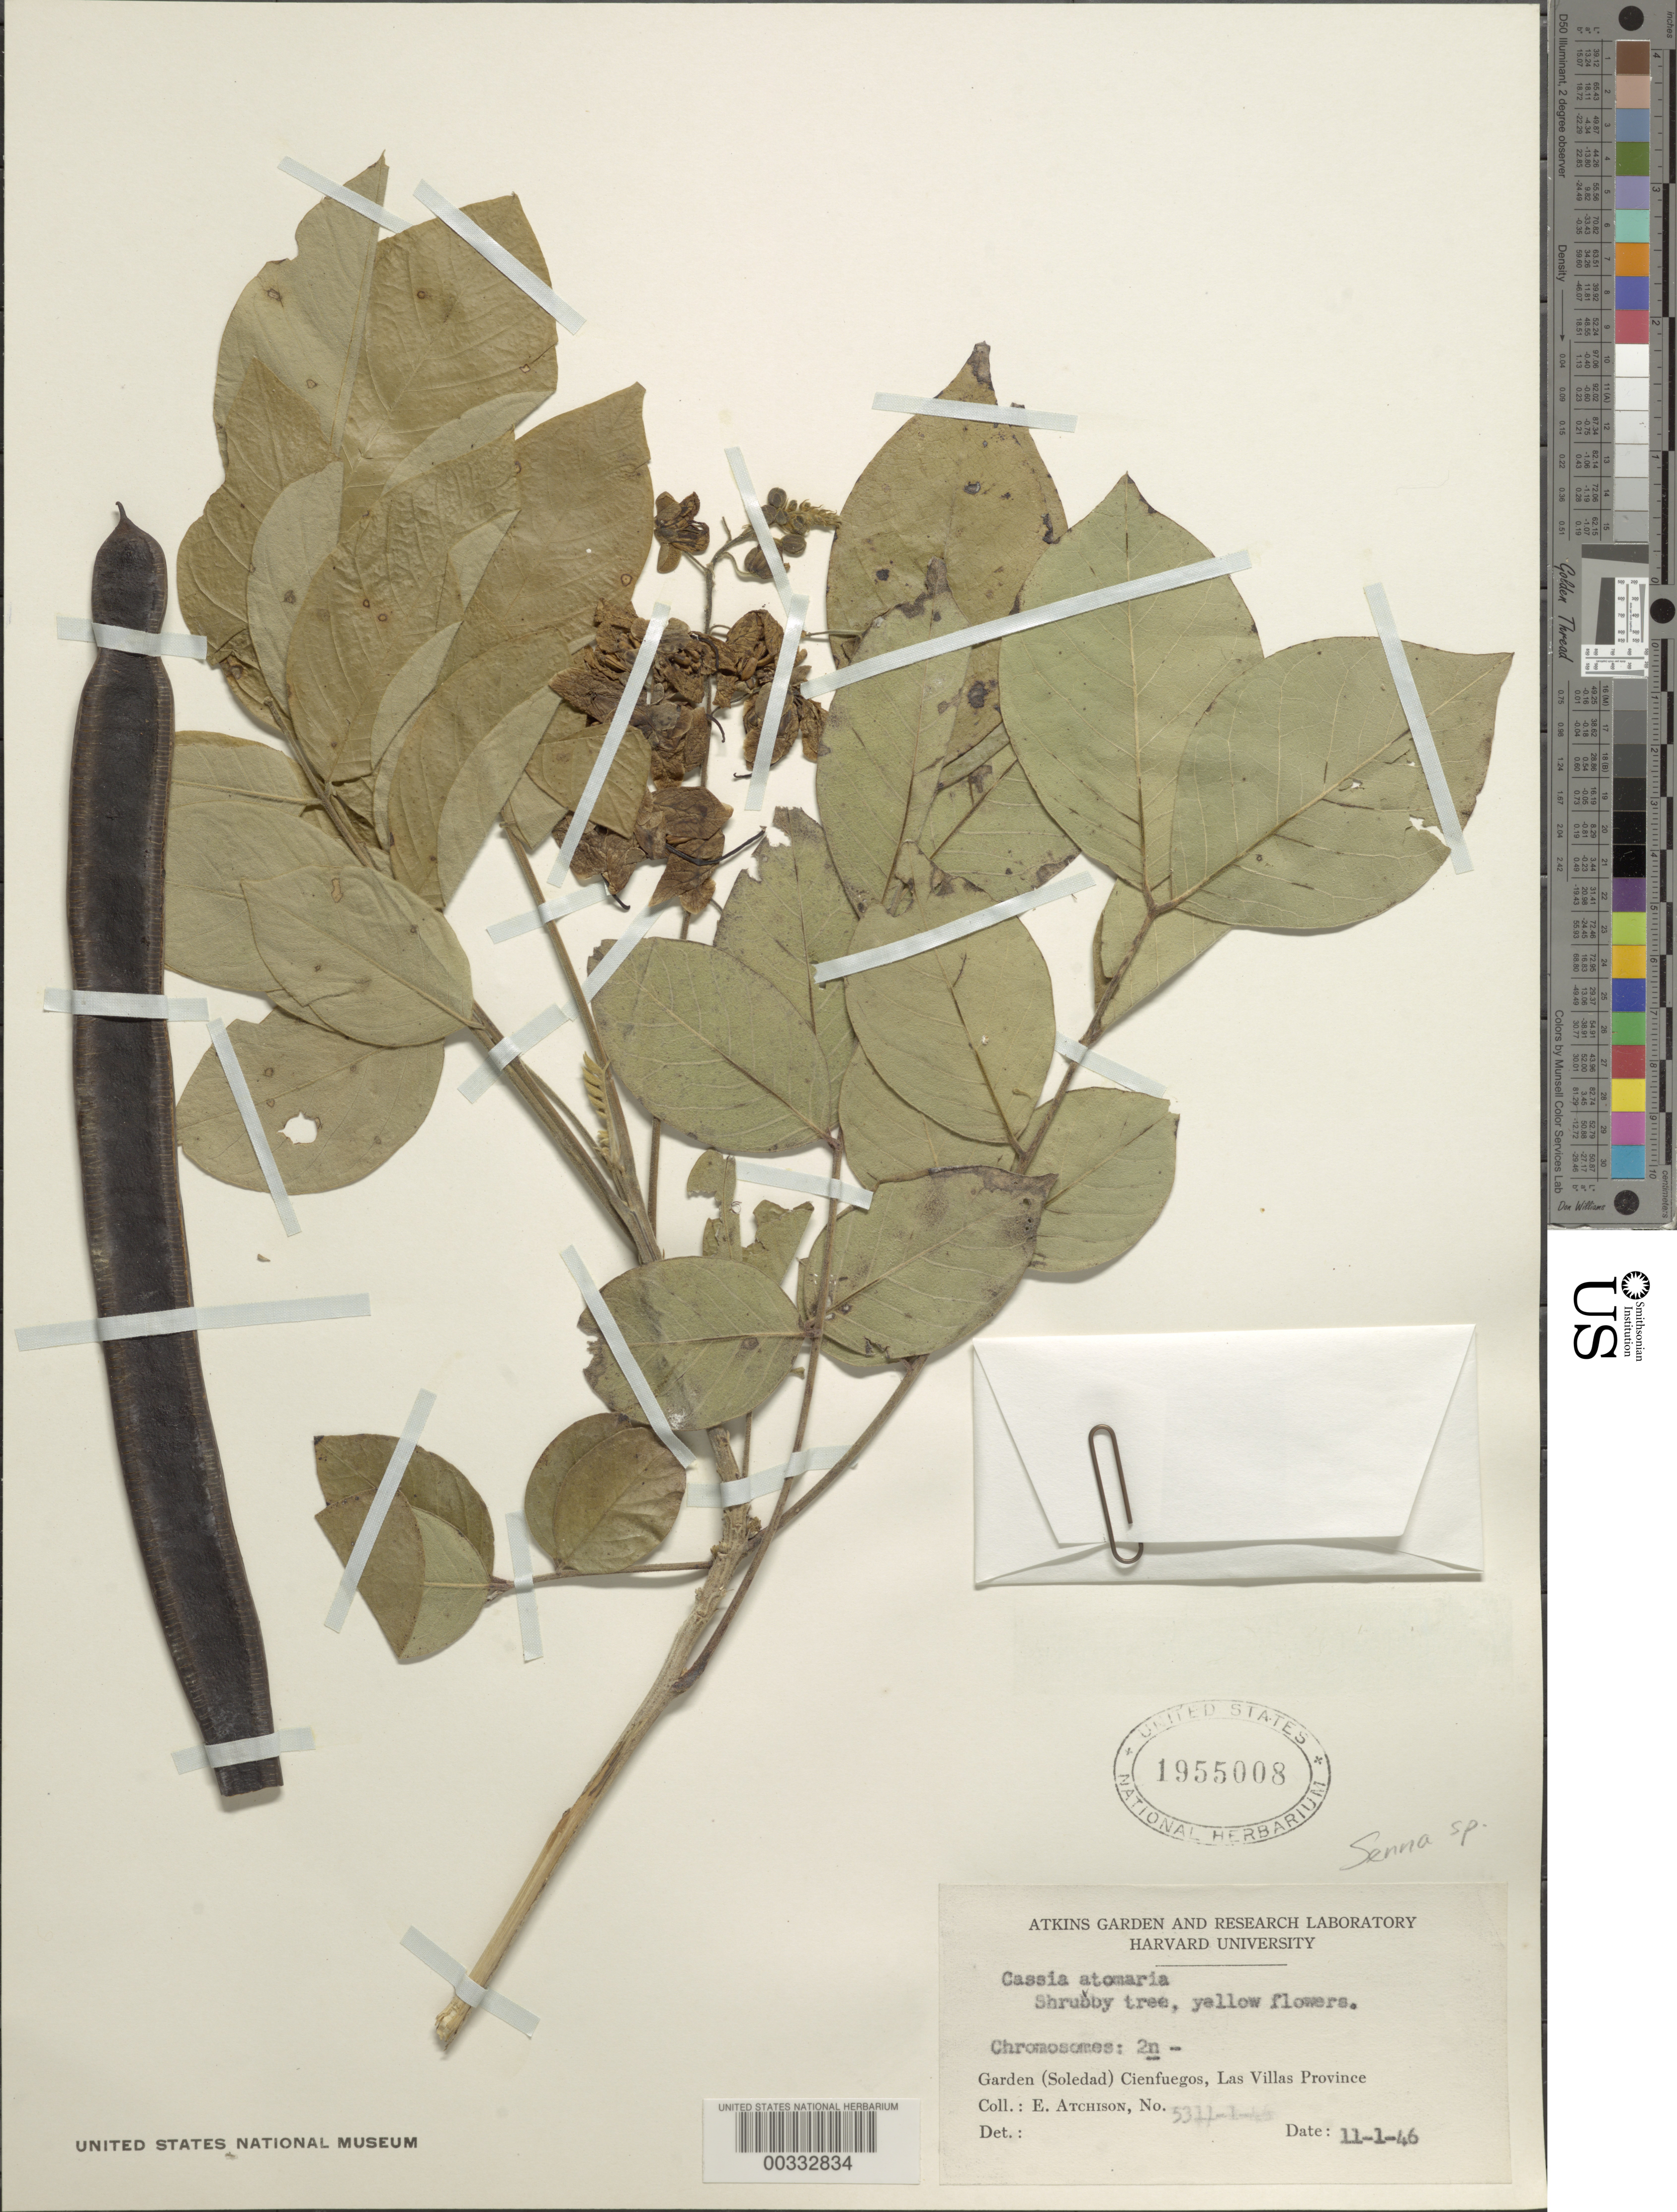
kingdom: Plantae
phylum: Tracheophyta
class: Magnoliopsida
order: Fabales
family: Fabaceae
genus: Senna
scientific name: Senna sp.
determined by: Strong, M. T., (US), Smithsonian Institution - National Museum of Natural History (UNITED STATES)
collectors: E. Atchison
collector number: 53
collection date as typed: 01 Nov 1946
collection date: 1946-11-01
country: Cuba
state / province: Las Villas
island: Greater Antilles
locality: Garden (soledad) cienfuegos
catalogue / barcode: US 1955008